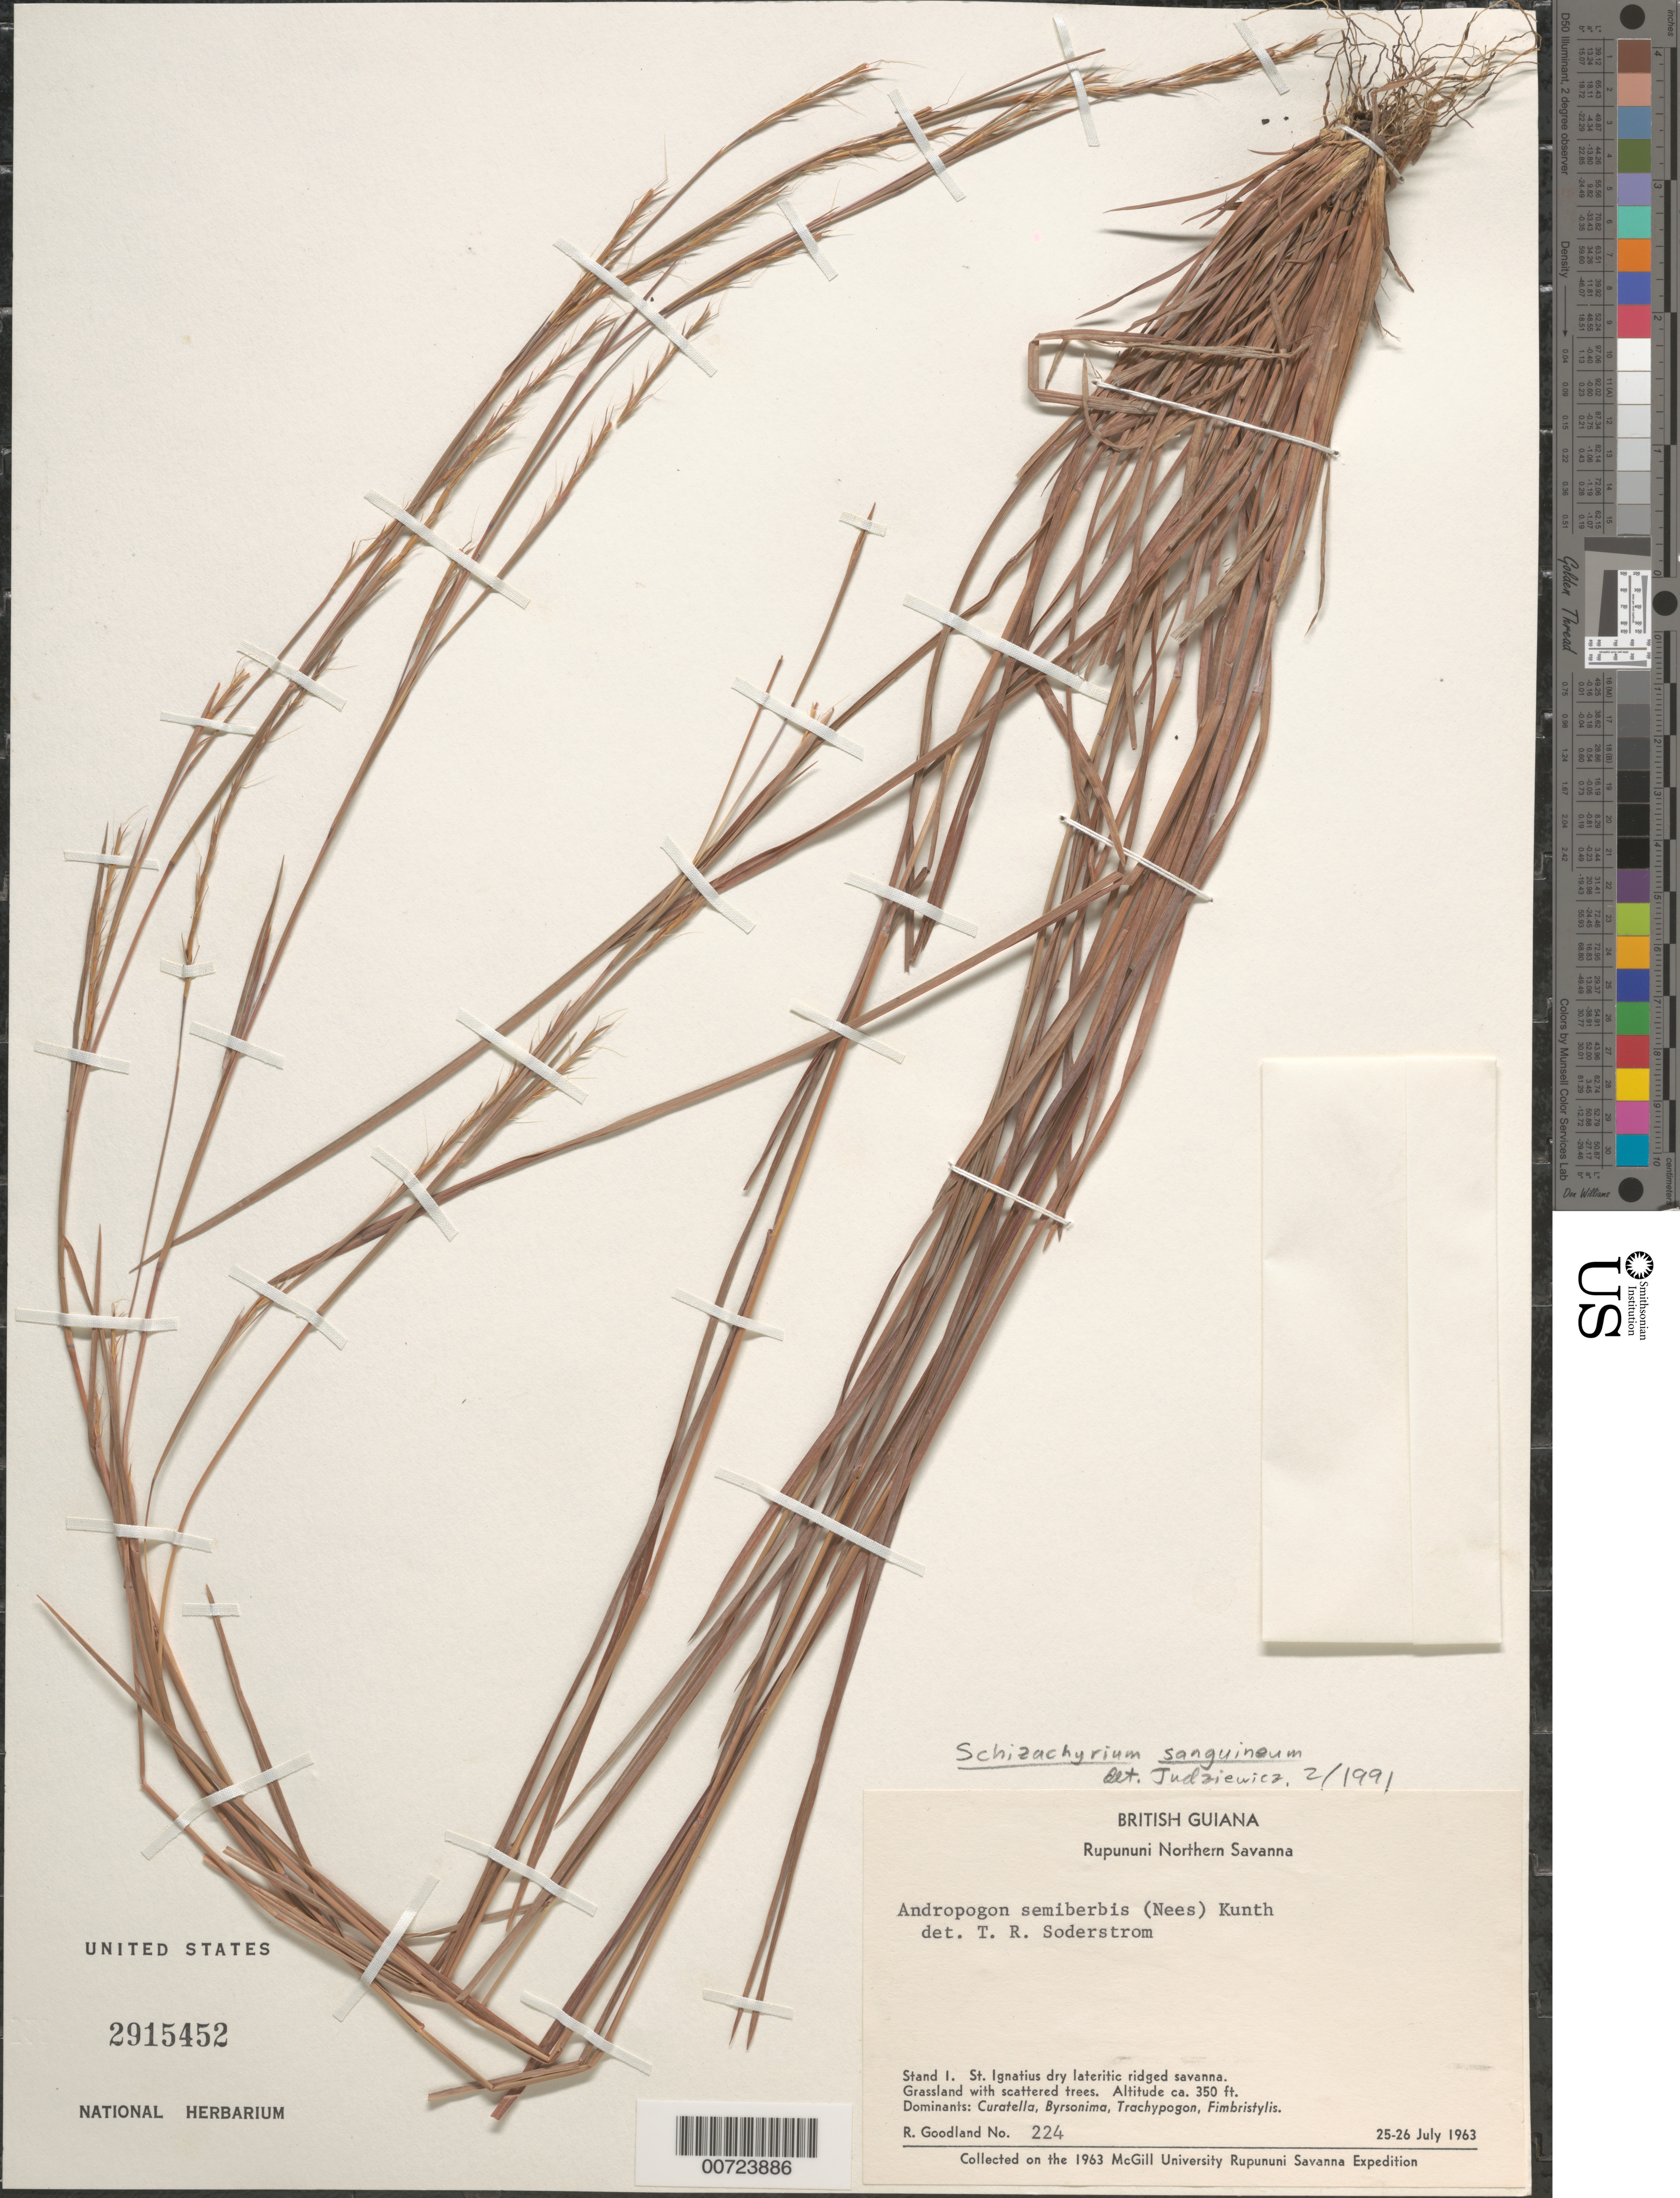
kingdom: Plantae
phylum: Tracheophyta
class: Liliopsida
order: Poales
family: Poaceae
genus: Schizachyrium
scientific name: Schizachyrium sanguineum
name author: (Retz.) Alston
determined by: Judziewicz, E. J.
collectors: R. Goodland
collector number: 224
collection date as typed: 25-Jul-63 to 26-Jul-63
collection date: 1963-07-25/1963-07-26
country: Guyana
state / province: U. Takutu-U. Essequibo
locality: Rupununi Northern Savanna, St. Ignatius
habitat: Dry lateritic ridged savanna. Grassland with scattered trees. Dominants: Curatella, Byrsonima, Trachypogon, Fimbristylis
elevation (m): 107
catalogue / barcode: US 2915452